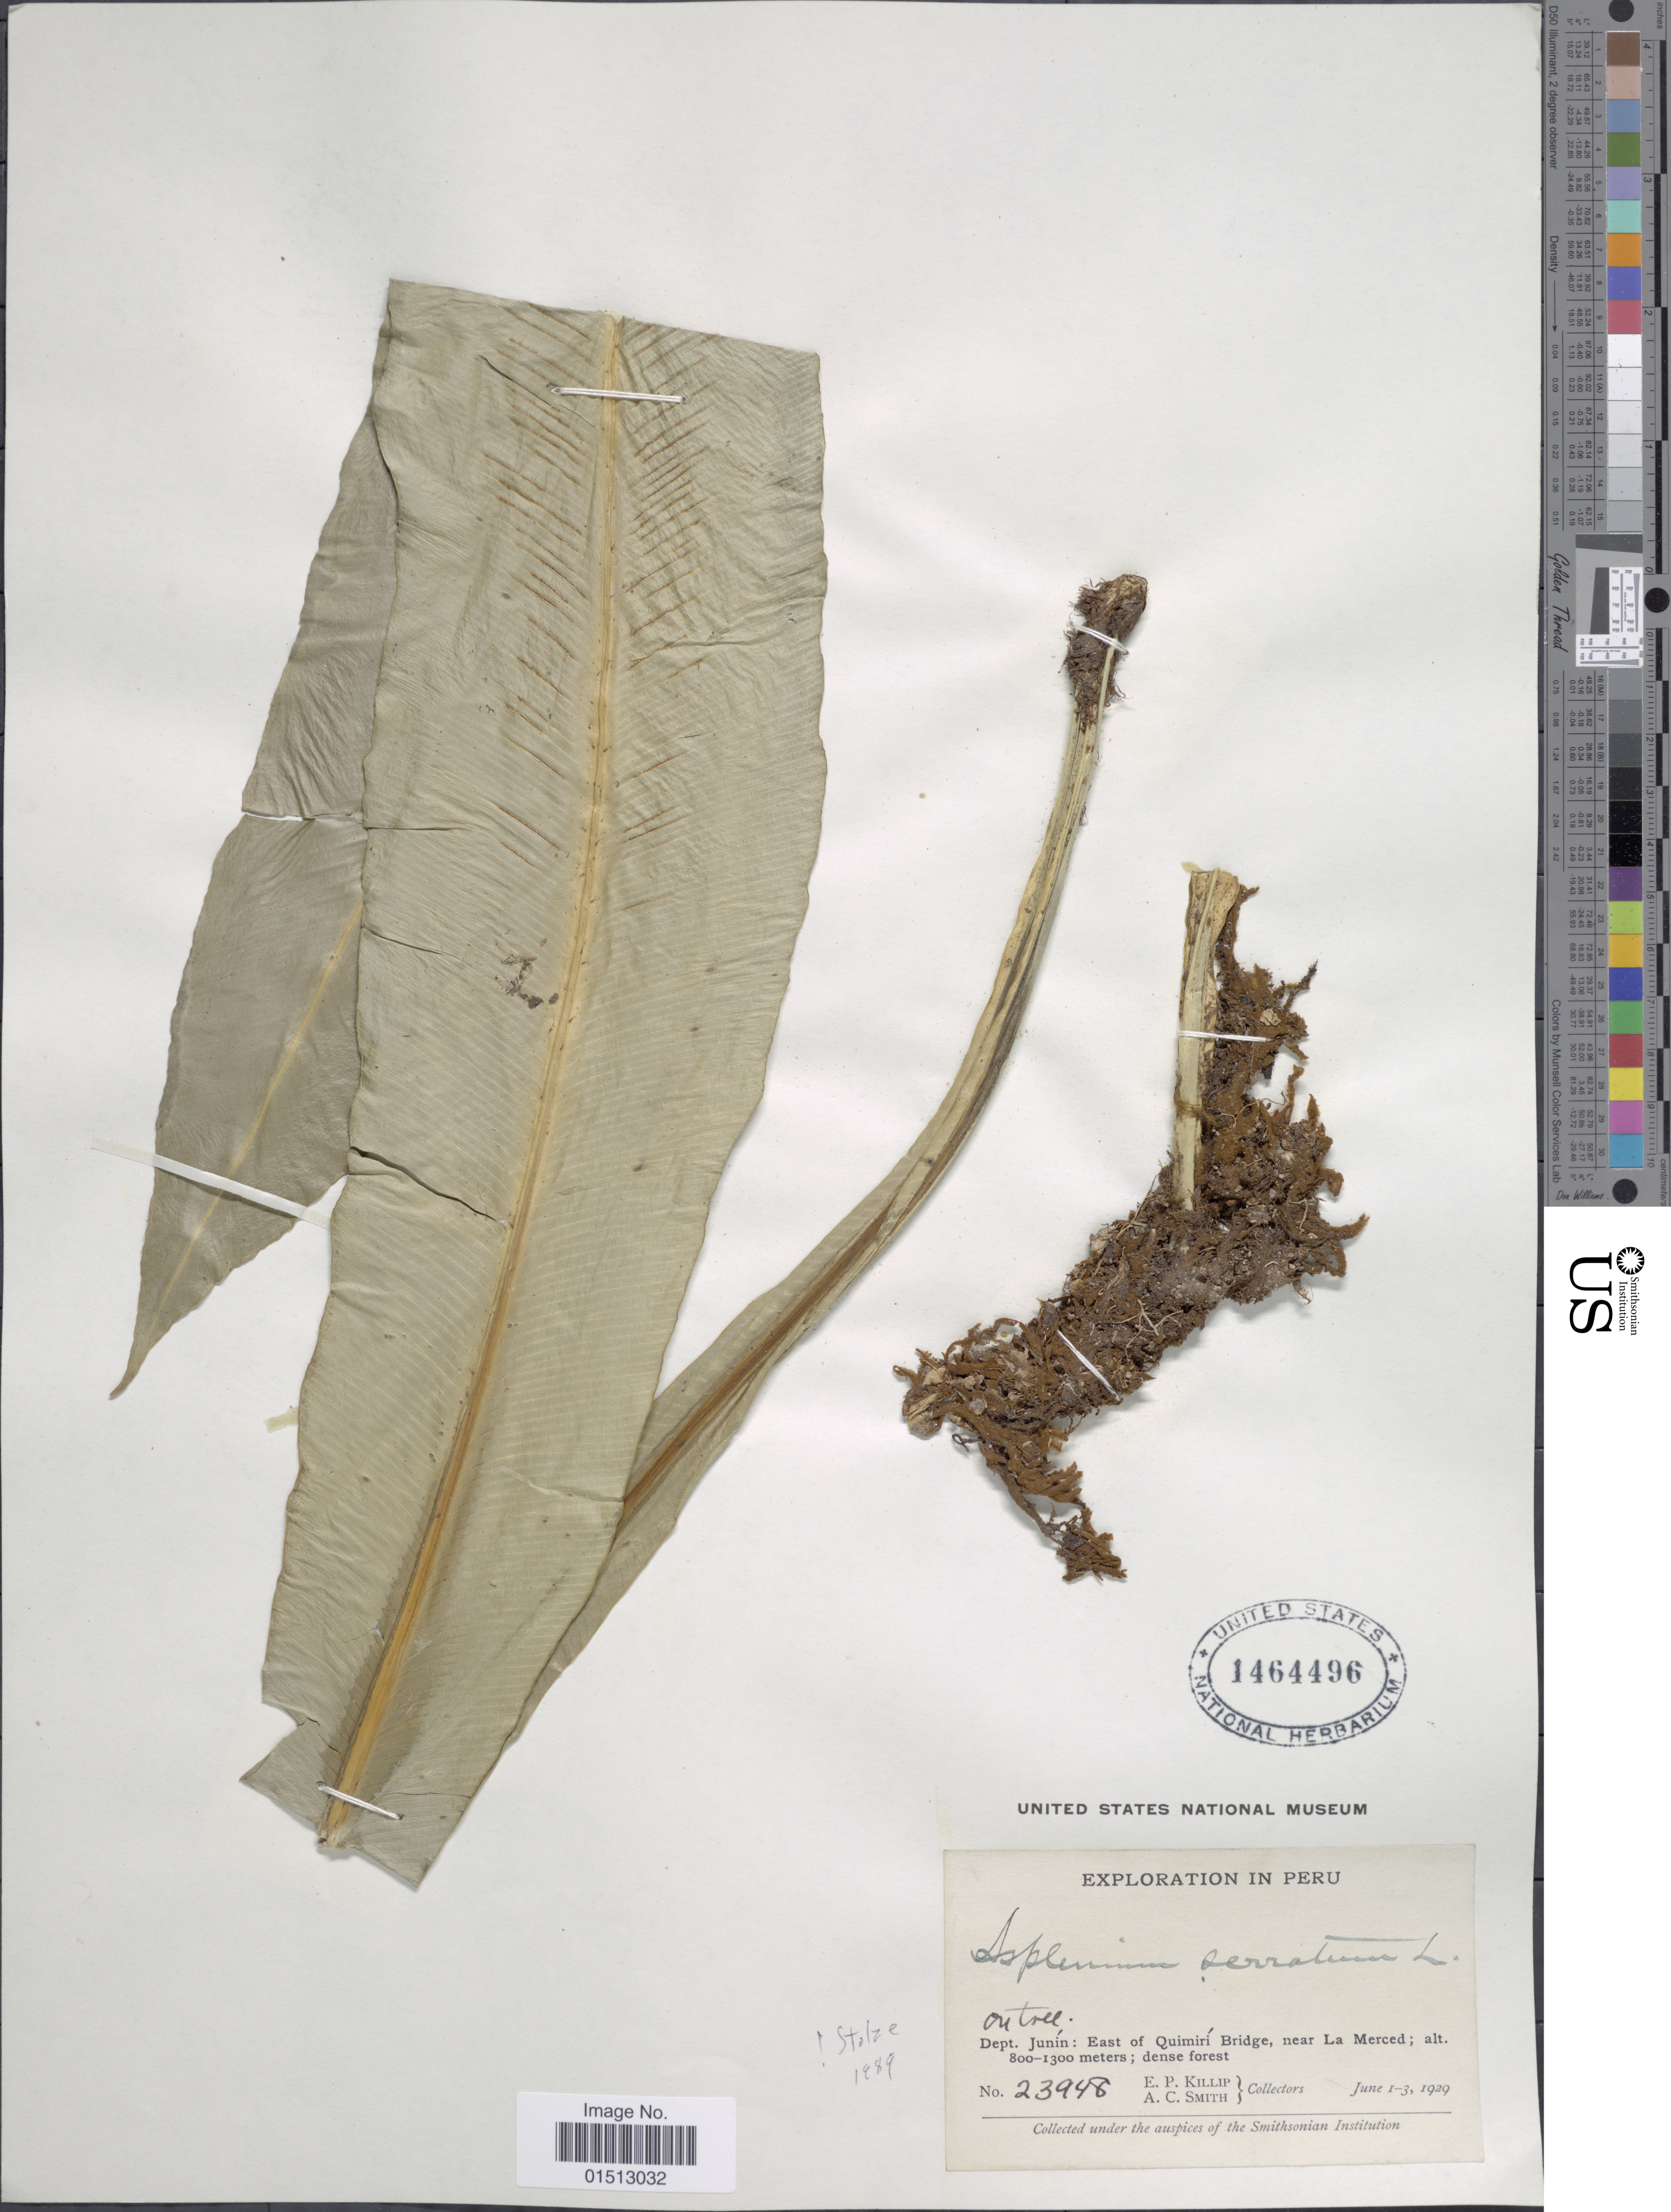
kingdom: Plantae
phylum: Tracheophyta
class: Polypodiopsida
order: Polypodiales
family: Aspleniaceae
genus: Asplenium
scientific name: Asplenium serratum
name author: L.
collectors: E. P. Killip & A. C. Smith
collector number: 23948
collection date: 1929-06-01/1929-06-03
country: Peru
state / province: Junín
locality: Dept. Junin: East of Quimiri Bridge, near La Merced.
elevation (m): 80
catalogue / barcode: US 1464496